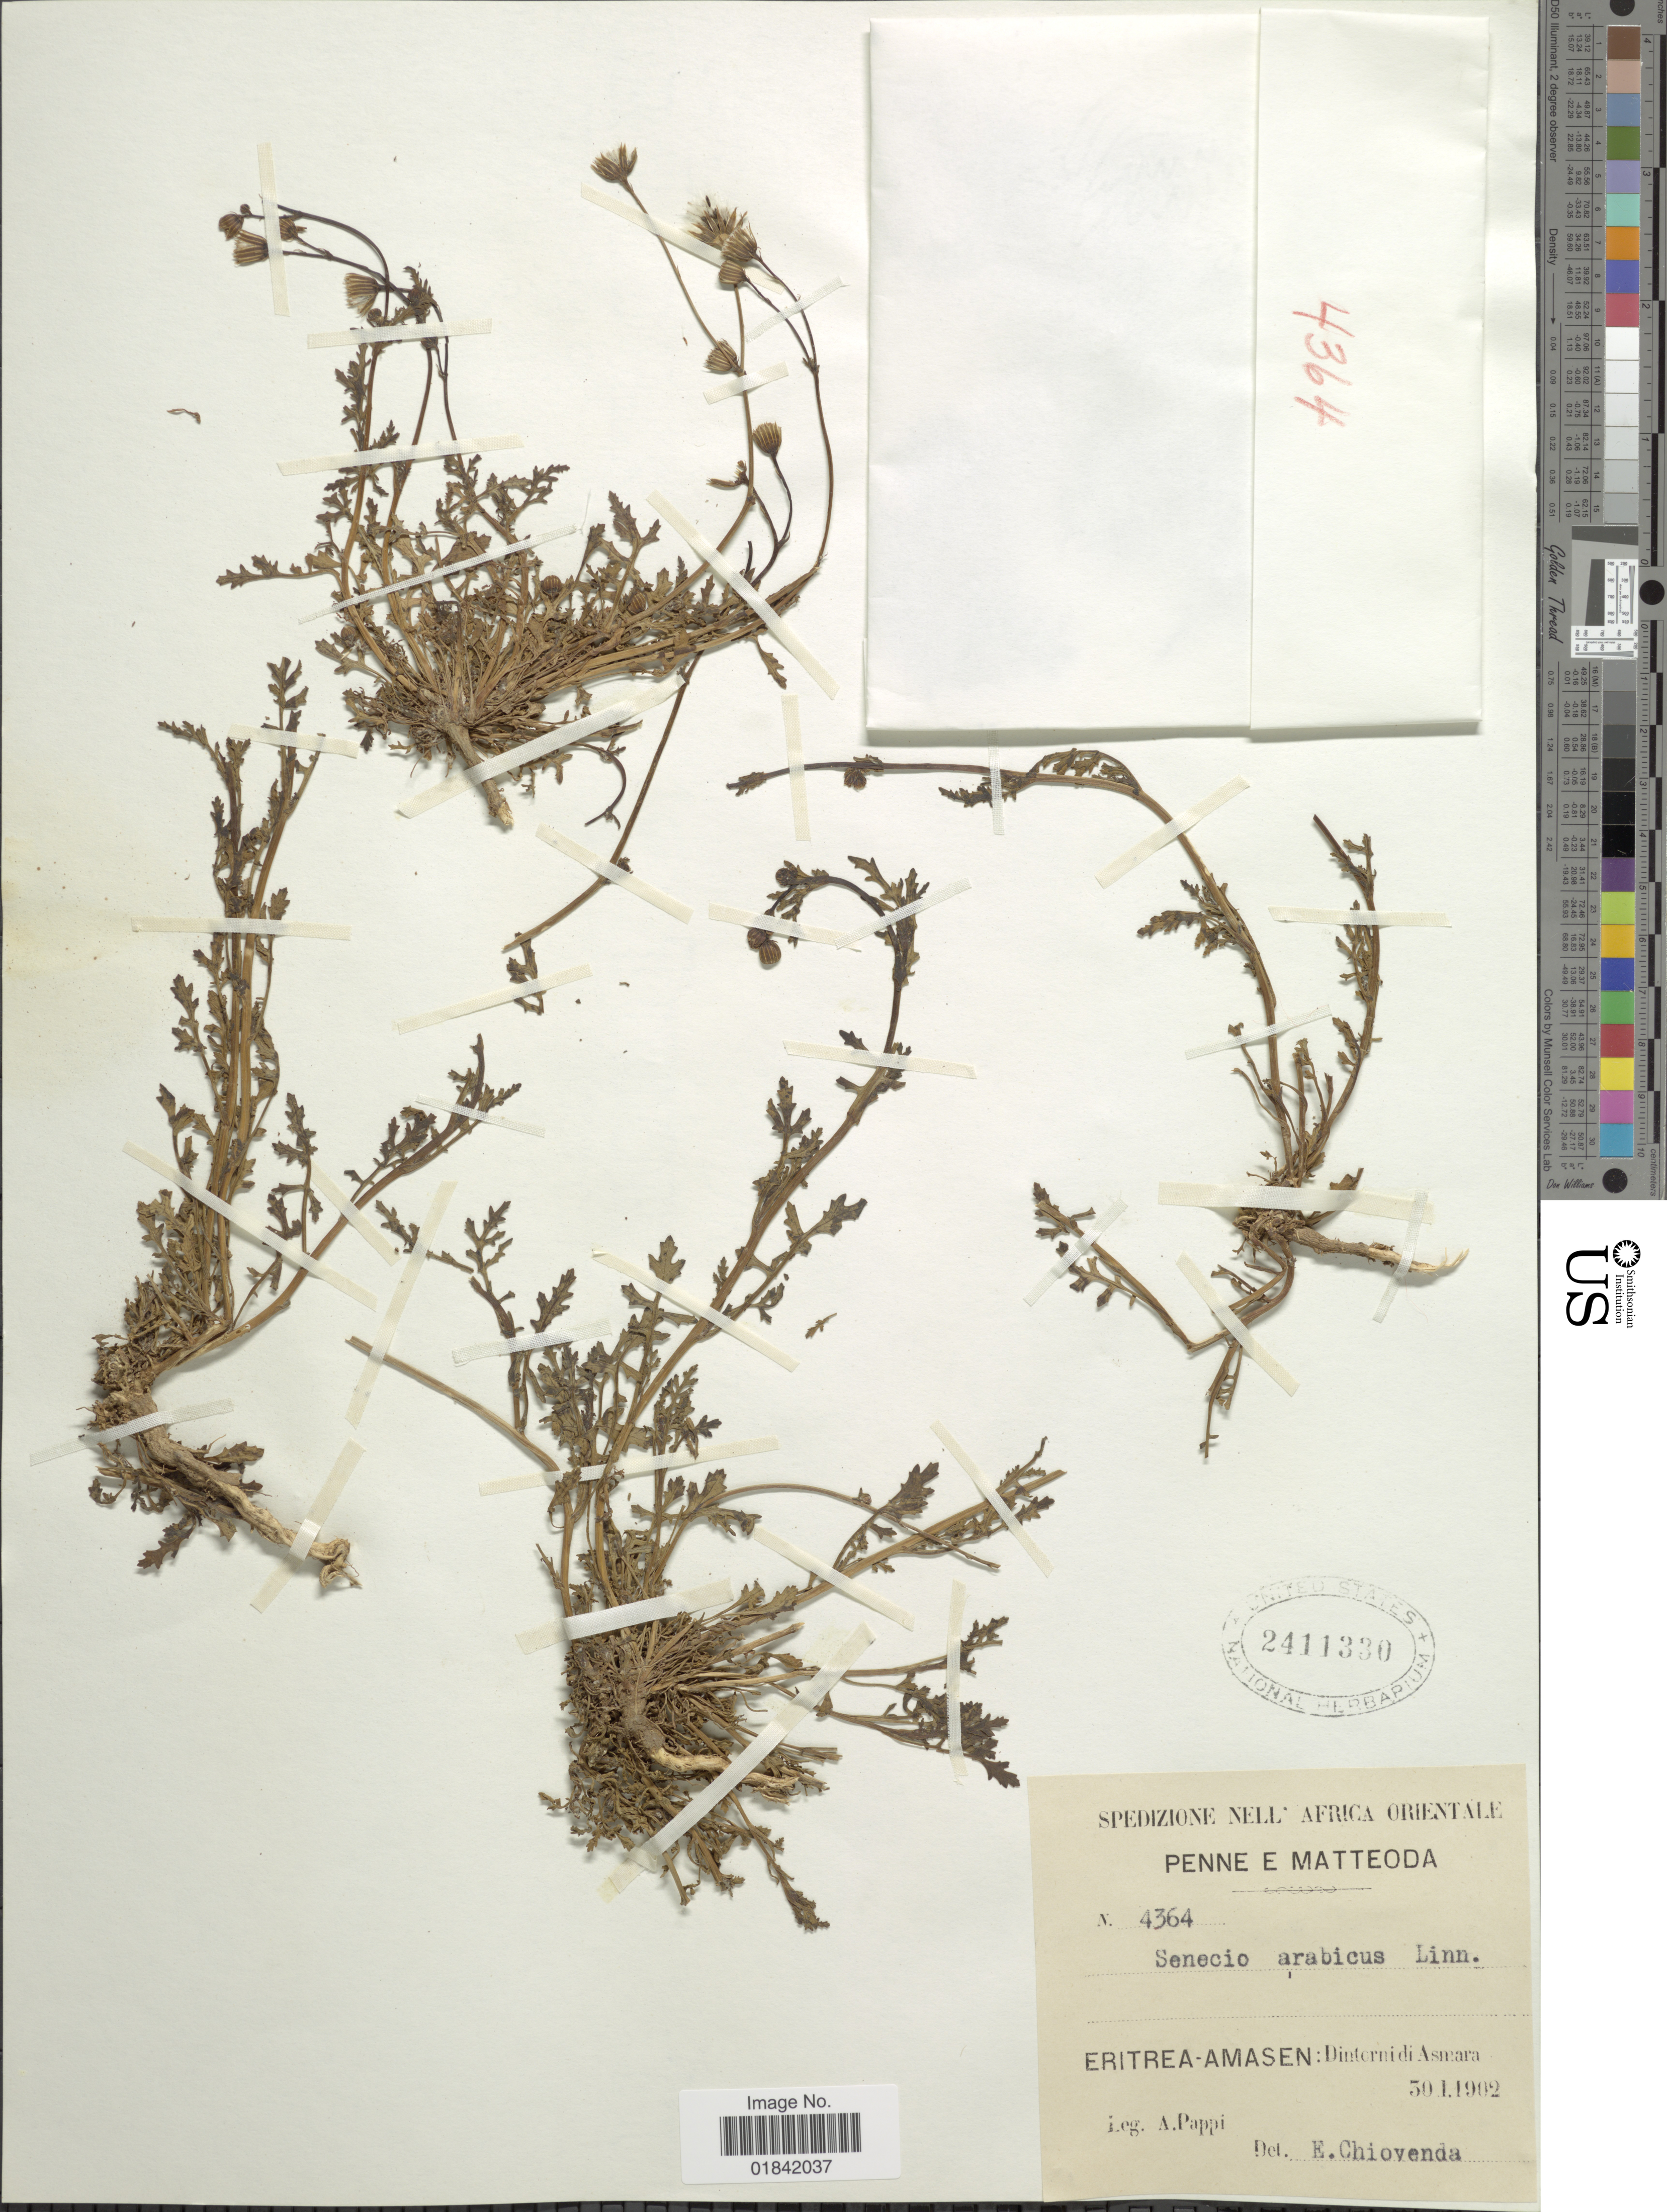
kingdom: Plantae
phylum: Tracheophyta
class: Magnoliopsida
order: Asterales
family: Asteraceae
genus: Senecio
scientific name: Senecio arabicus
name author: L.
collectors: A. Pappi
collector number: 4364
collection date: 1902-01-30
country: Eritrea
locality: Eritrea-Amasen, Dinternidi Asmara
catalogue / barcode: US 2411330